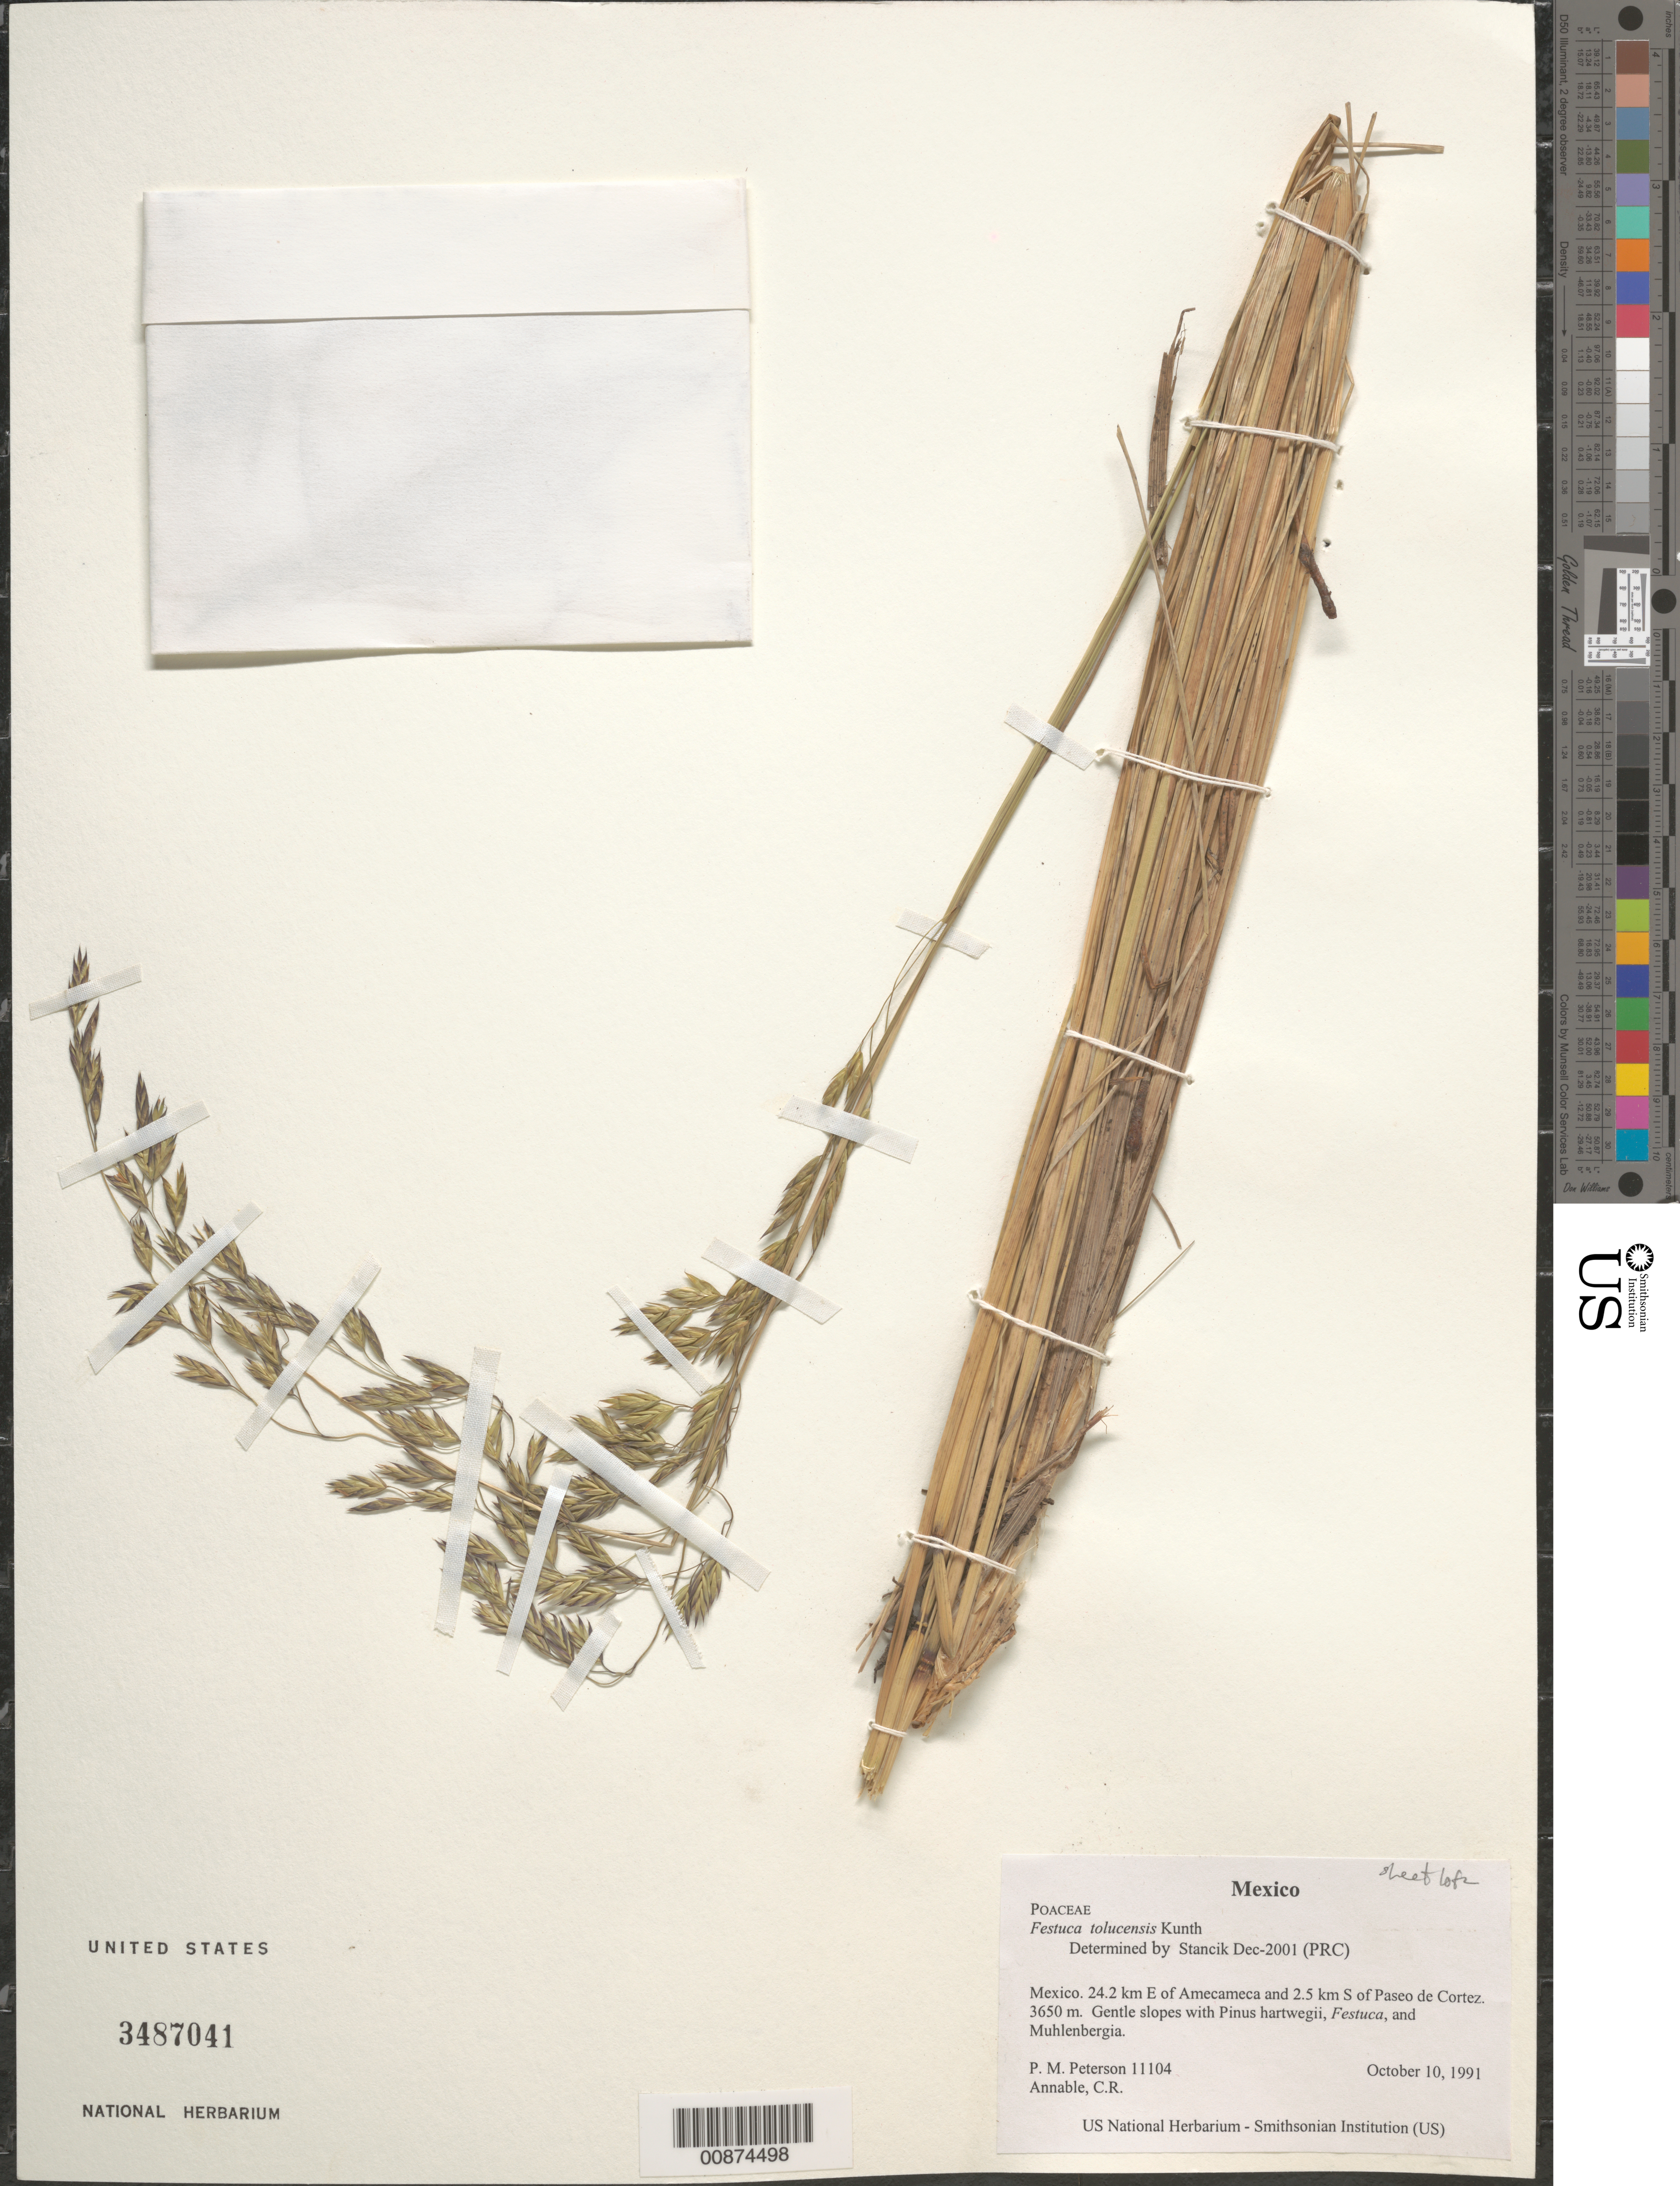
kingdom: Plantae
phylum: Tracheophyta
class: Liliopsida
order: Poales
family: Poaceae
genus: Festuca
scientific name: Festuca tolucensis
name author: Kunth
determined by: Stancik, D.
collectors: P. M. Peterson & C. R. Annable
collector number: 11104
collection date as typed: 10 Oct 1991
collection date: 1991-10-10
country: Mexico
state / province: México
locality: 24.2 km E of Amecameca and 2.5 km S of Paseo de Cortez.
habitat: Gentle slopes with Pinus hartwegii, Festuca, and Muhlenbergia.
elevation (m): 3650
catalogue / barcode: US 3487041